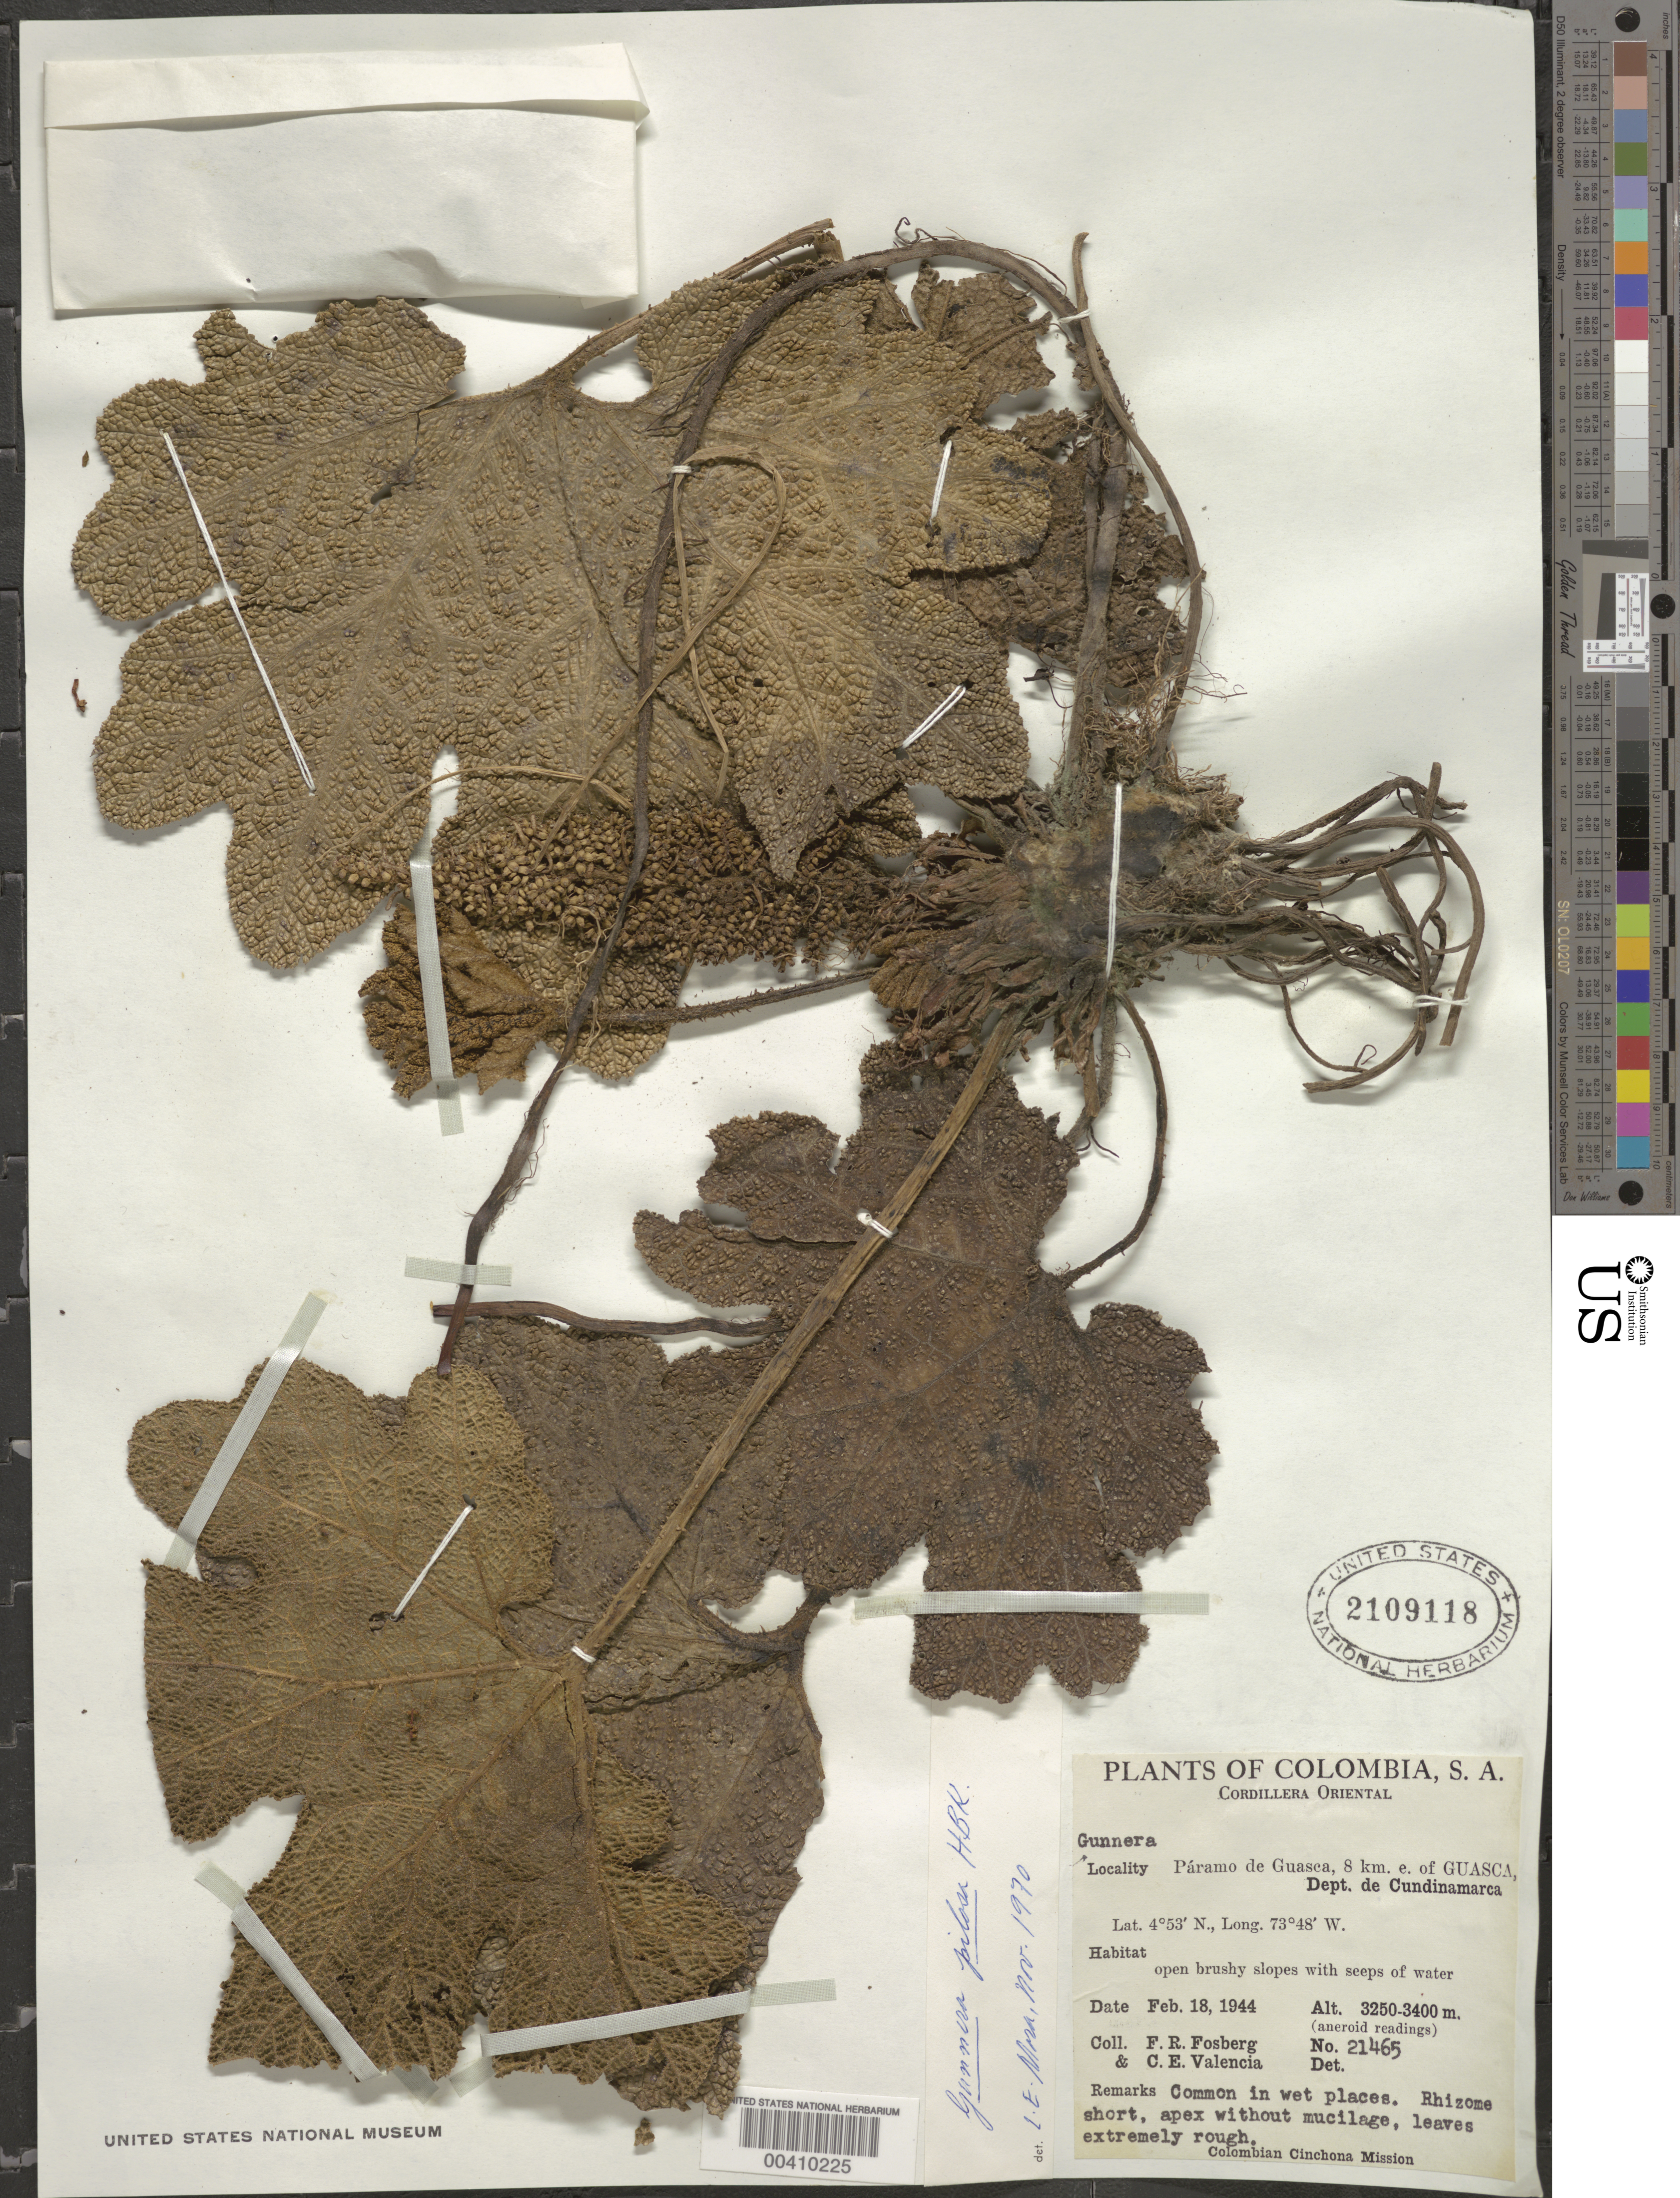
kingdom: Plantae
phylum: Tracheophyta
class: Magnoliopsida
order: Gunnerales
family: Gunneraceae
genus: Gunnera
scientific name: Gunnera pilosa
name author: Kunth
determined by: Mora-Osejo, L. E.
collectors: F. R. Fosberg & C. Valencia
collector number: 21465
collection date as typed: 18 Feb 1944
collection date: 1944-02-18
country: Colombia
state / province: Cundinamarca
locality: Páramo de Guasca, 8 km E of Guasca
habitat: open brushy slopes with seeps of water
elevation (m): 3250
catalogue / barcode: US 2109118